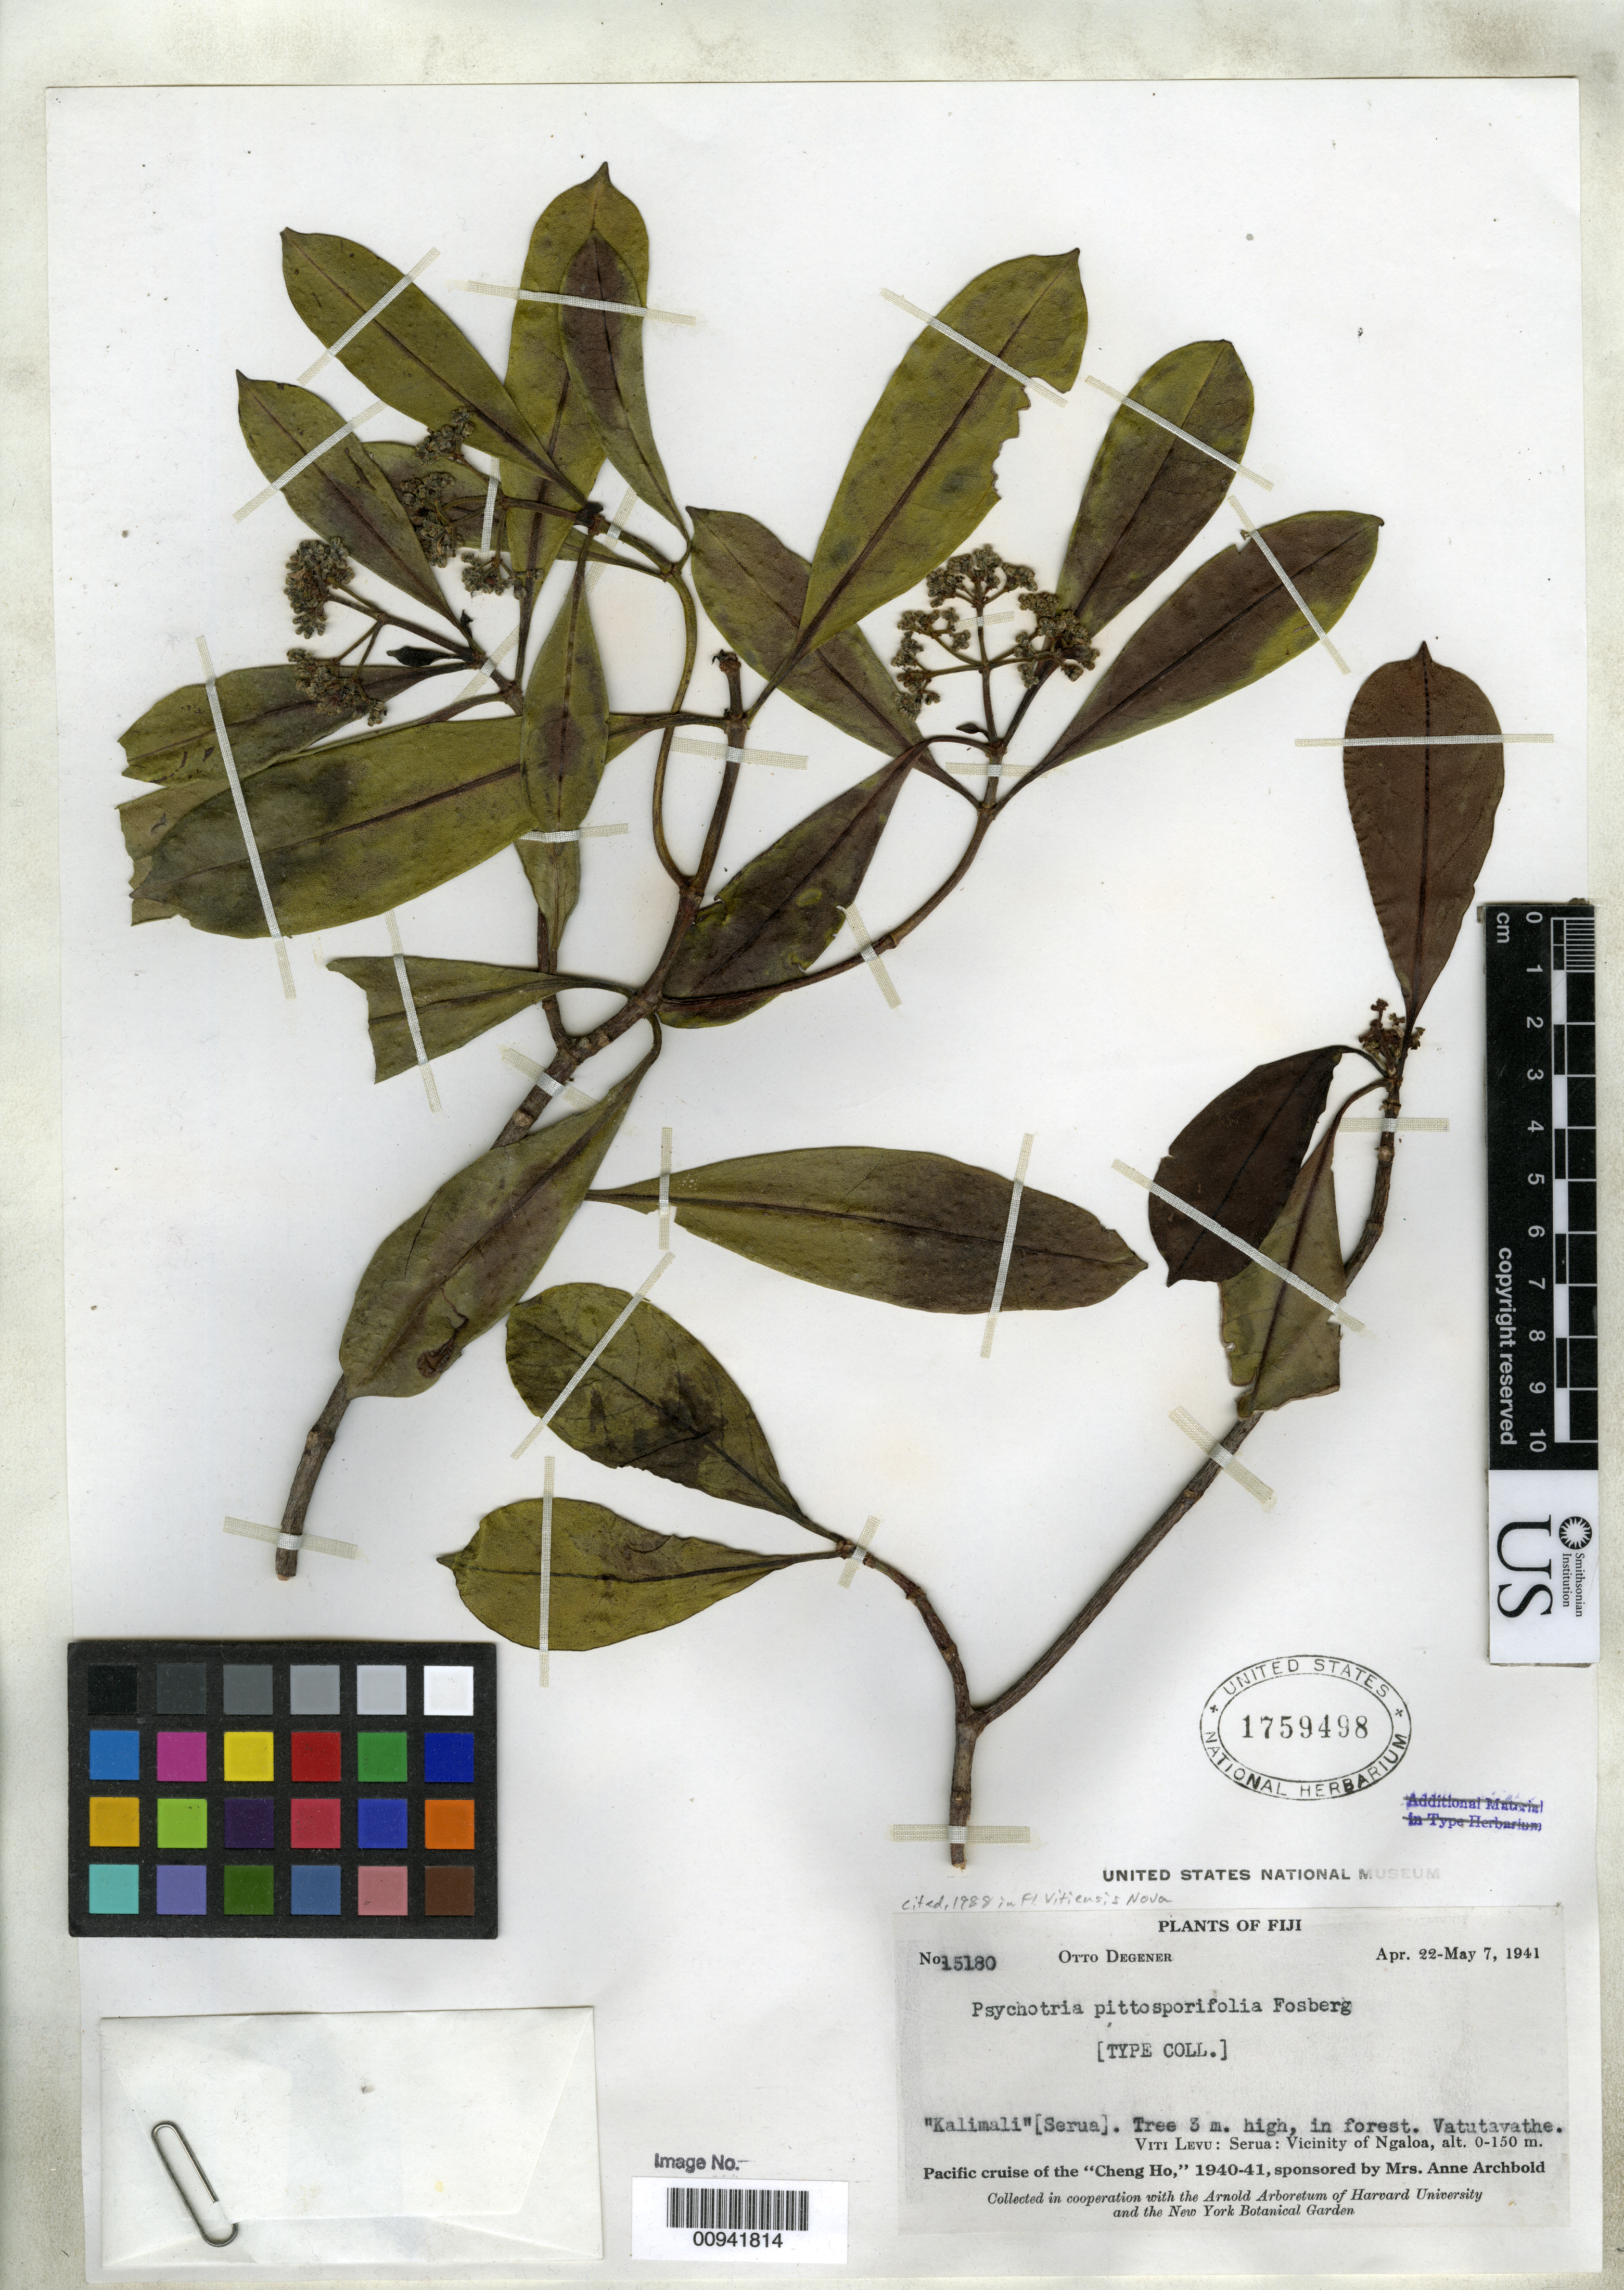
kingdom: Plantae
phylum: Tracheophyta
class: Magnoliopsida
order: Gentianales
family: Rubiaceae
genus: Psychotria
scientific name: Psychotria pittosporifolia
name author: Fosberg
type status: Isotype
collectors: O. Degener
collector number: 15180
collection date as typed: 22 Apr 1941 to 07 May 1941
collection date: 1941-04-22/1941-05-07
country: Fiji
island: Viti Levu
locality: Serua: Vicinity of Ngaloa; Pacific cruise of the Cheng Ho, 1940-1941, sponsored by Mrs. Anne Archbold.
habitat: Forest.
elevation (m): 0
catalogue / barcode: US 1759498